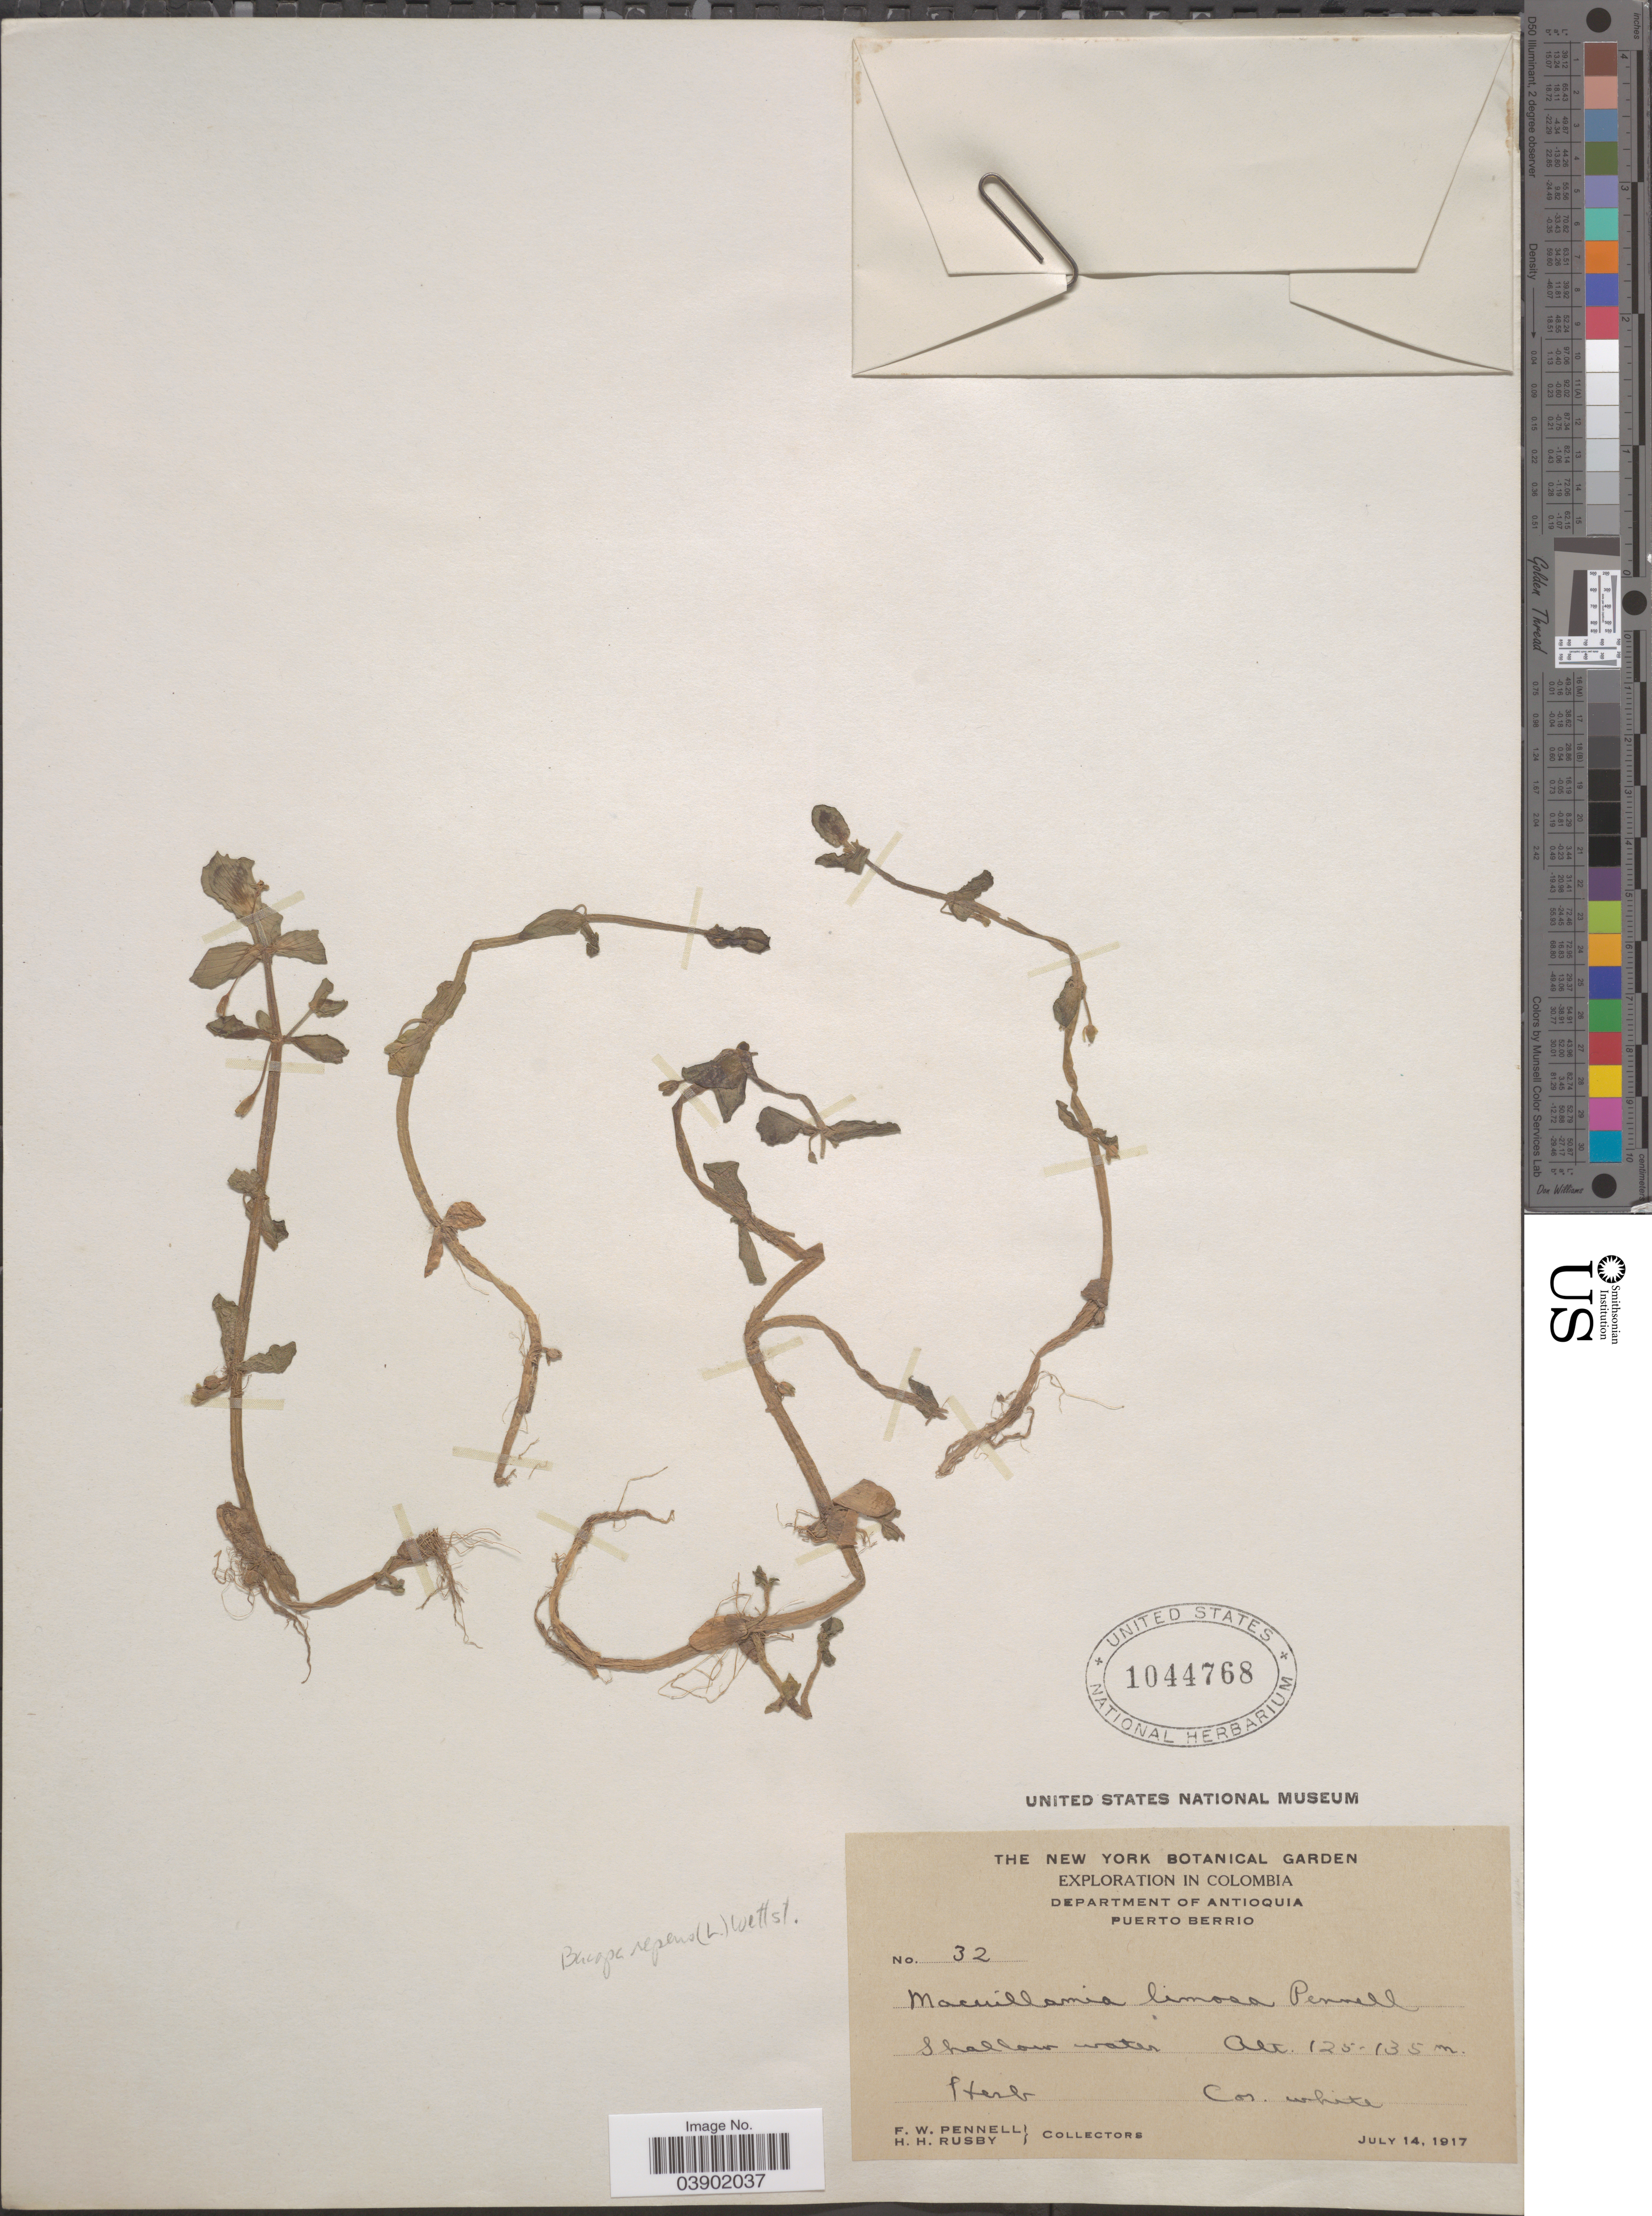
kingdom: Plantae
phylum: Tracheophyta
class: Magnoliopsida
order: Lamiales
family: Plantaginaceae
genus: Bacopa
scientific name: Bacopa repens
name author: (Sw.) Wettst.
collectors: F. W. Pennell & H. H. Rusby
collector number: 32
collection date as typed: July 14, 1917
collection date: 1917-07-14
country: Colombia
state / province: Antioquia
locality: Puerto Berrio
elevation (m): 125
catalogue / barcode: US 1044768